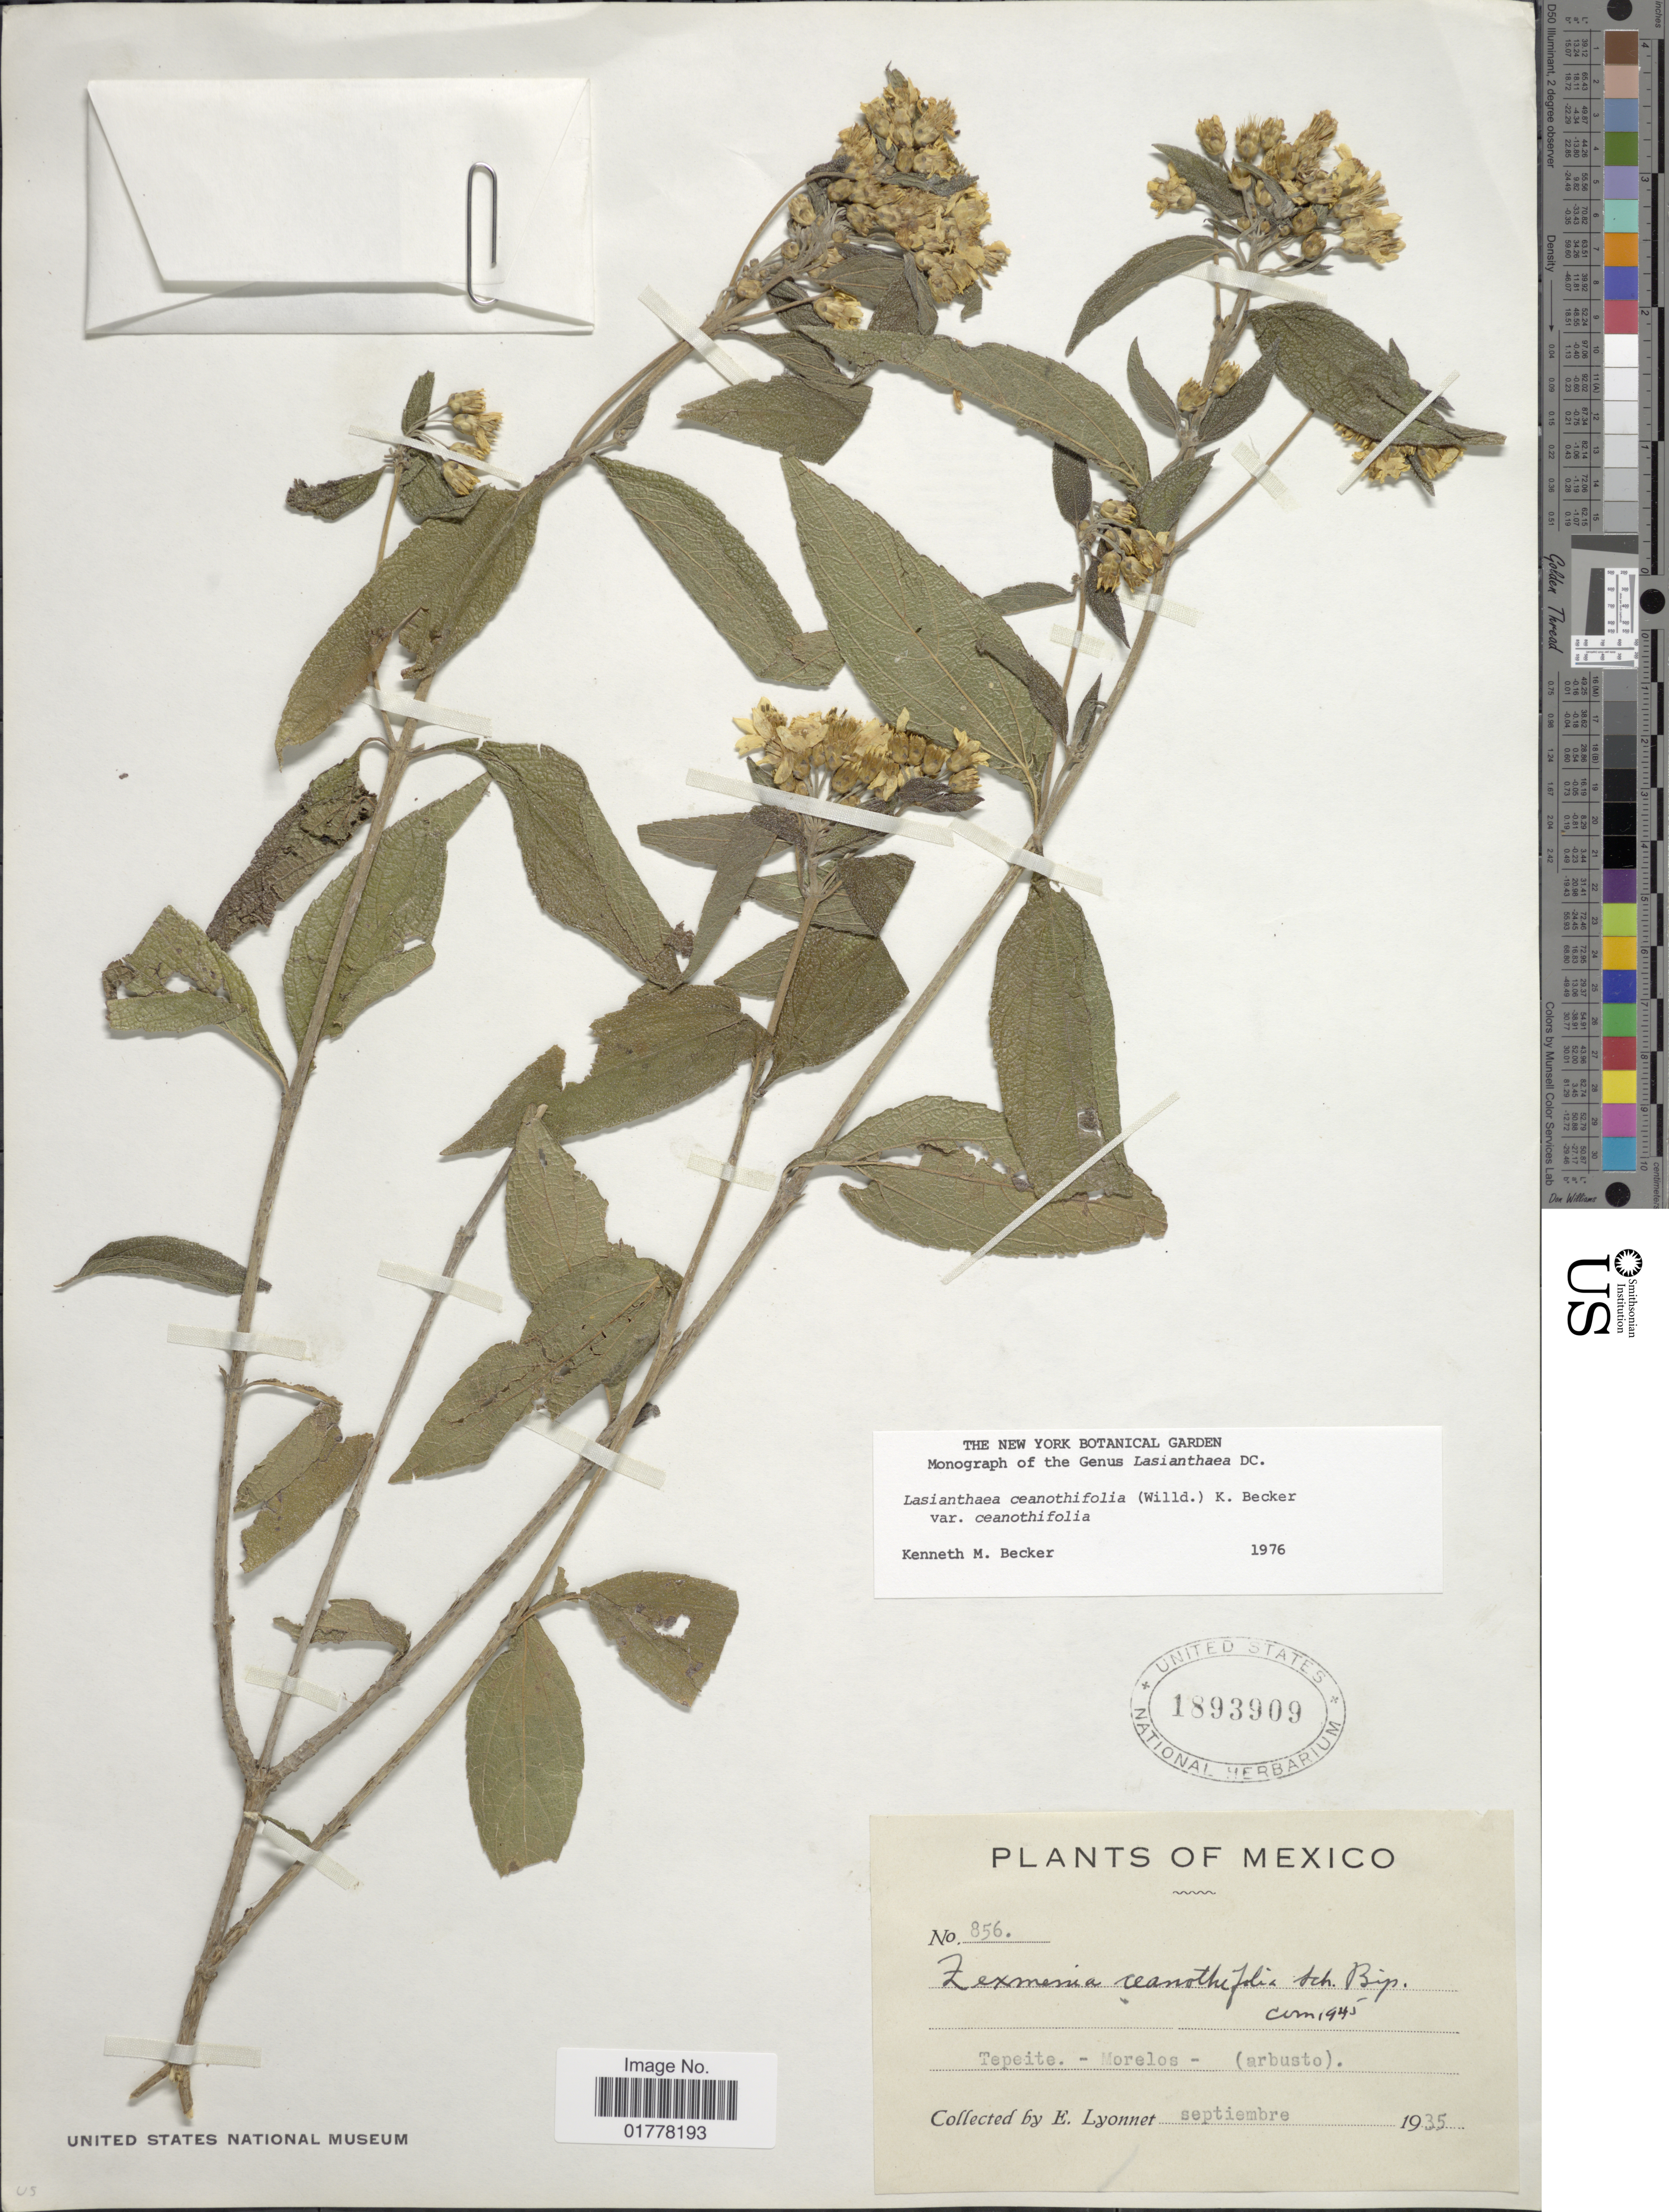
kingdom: Plantae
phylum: Tracheophyta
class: Magnoliopsida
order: Asterales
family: Asteraceae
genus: Lasianthaea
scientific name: Lasianthaea ceanothifolia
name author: (Willd.) K.M. Becker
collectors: E. Lyonnet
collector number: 856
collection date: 1935-09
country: Mexico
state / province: Morelos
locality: Tepeite - Morelos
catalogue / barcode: US 1893909